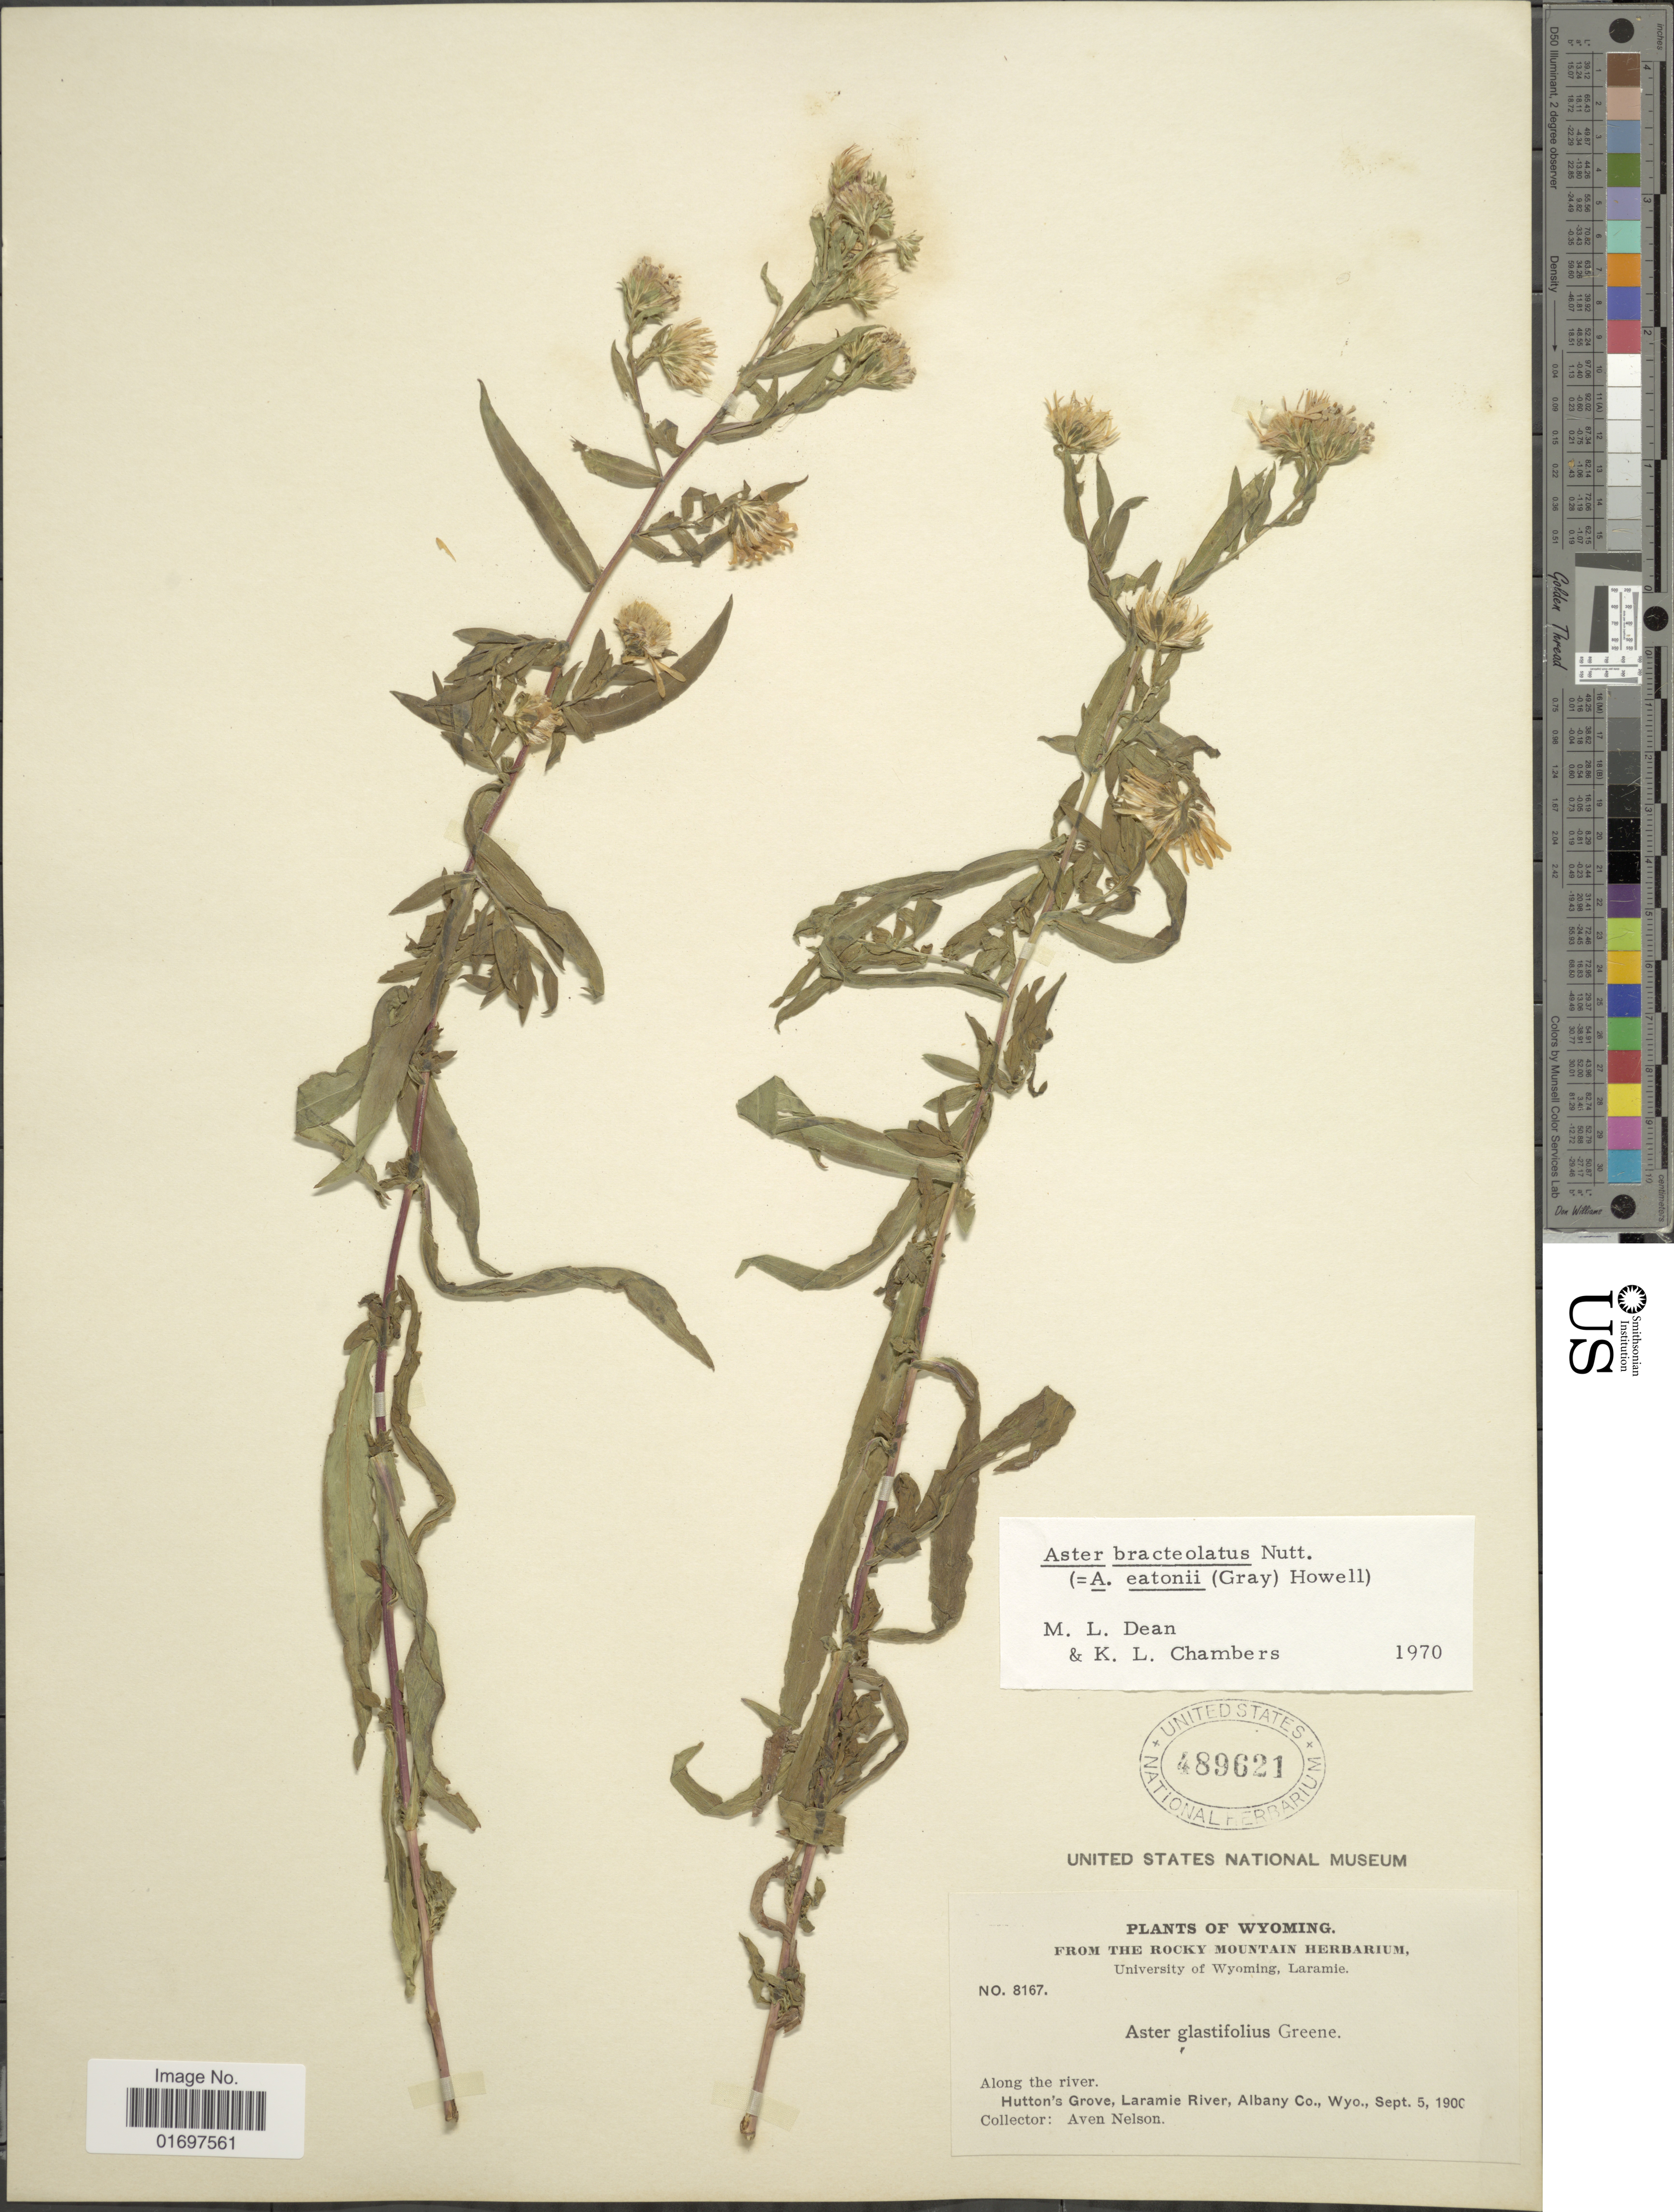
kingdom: Plantae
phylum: Tracheophyta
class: Magnoliopsida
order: Asterales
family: Asteraceae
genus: Symphyotrichum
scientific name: Symphyotrichum bracteolatum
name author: (Nutt.) G.L. Nesom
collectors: A. Nelson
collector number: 8167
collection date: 1900-09-05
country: United States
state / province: Wyoming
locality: Along the river, Hutton's Grove, Laramier River, Albany Co., Wyo.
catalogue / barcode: US 489621